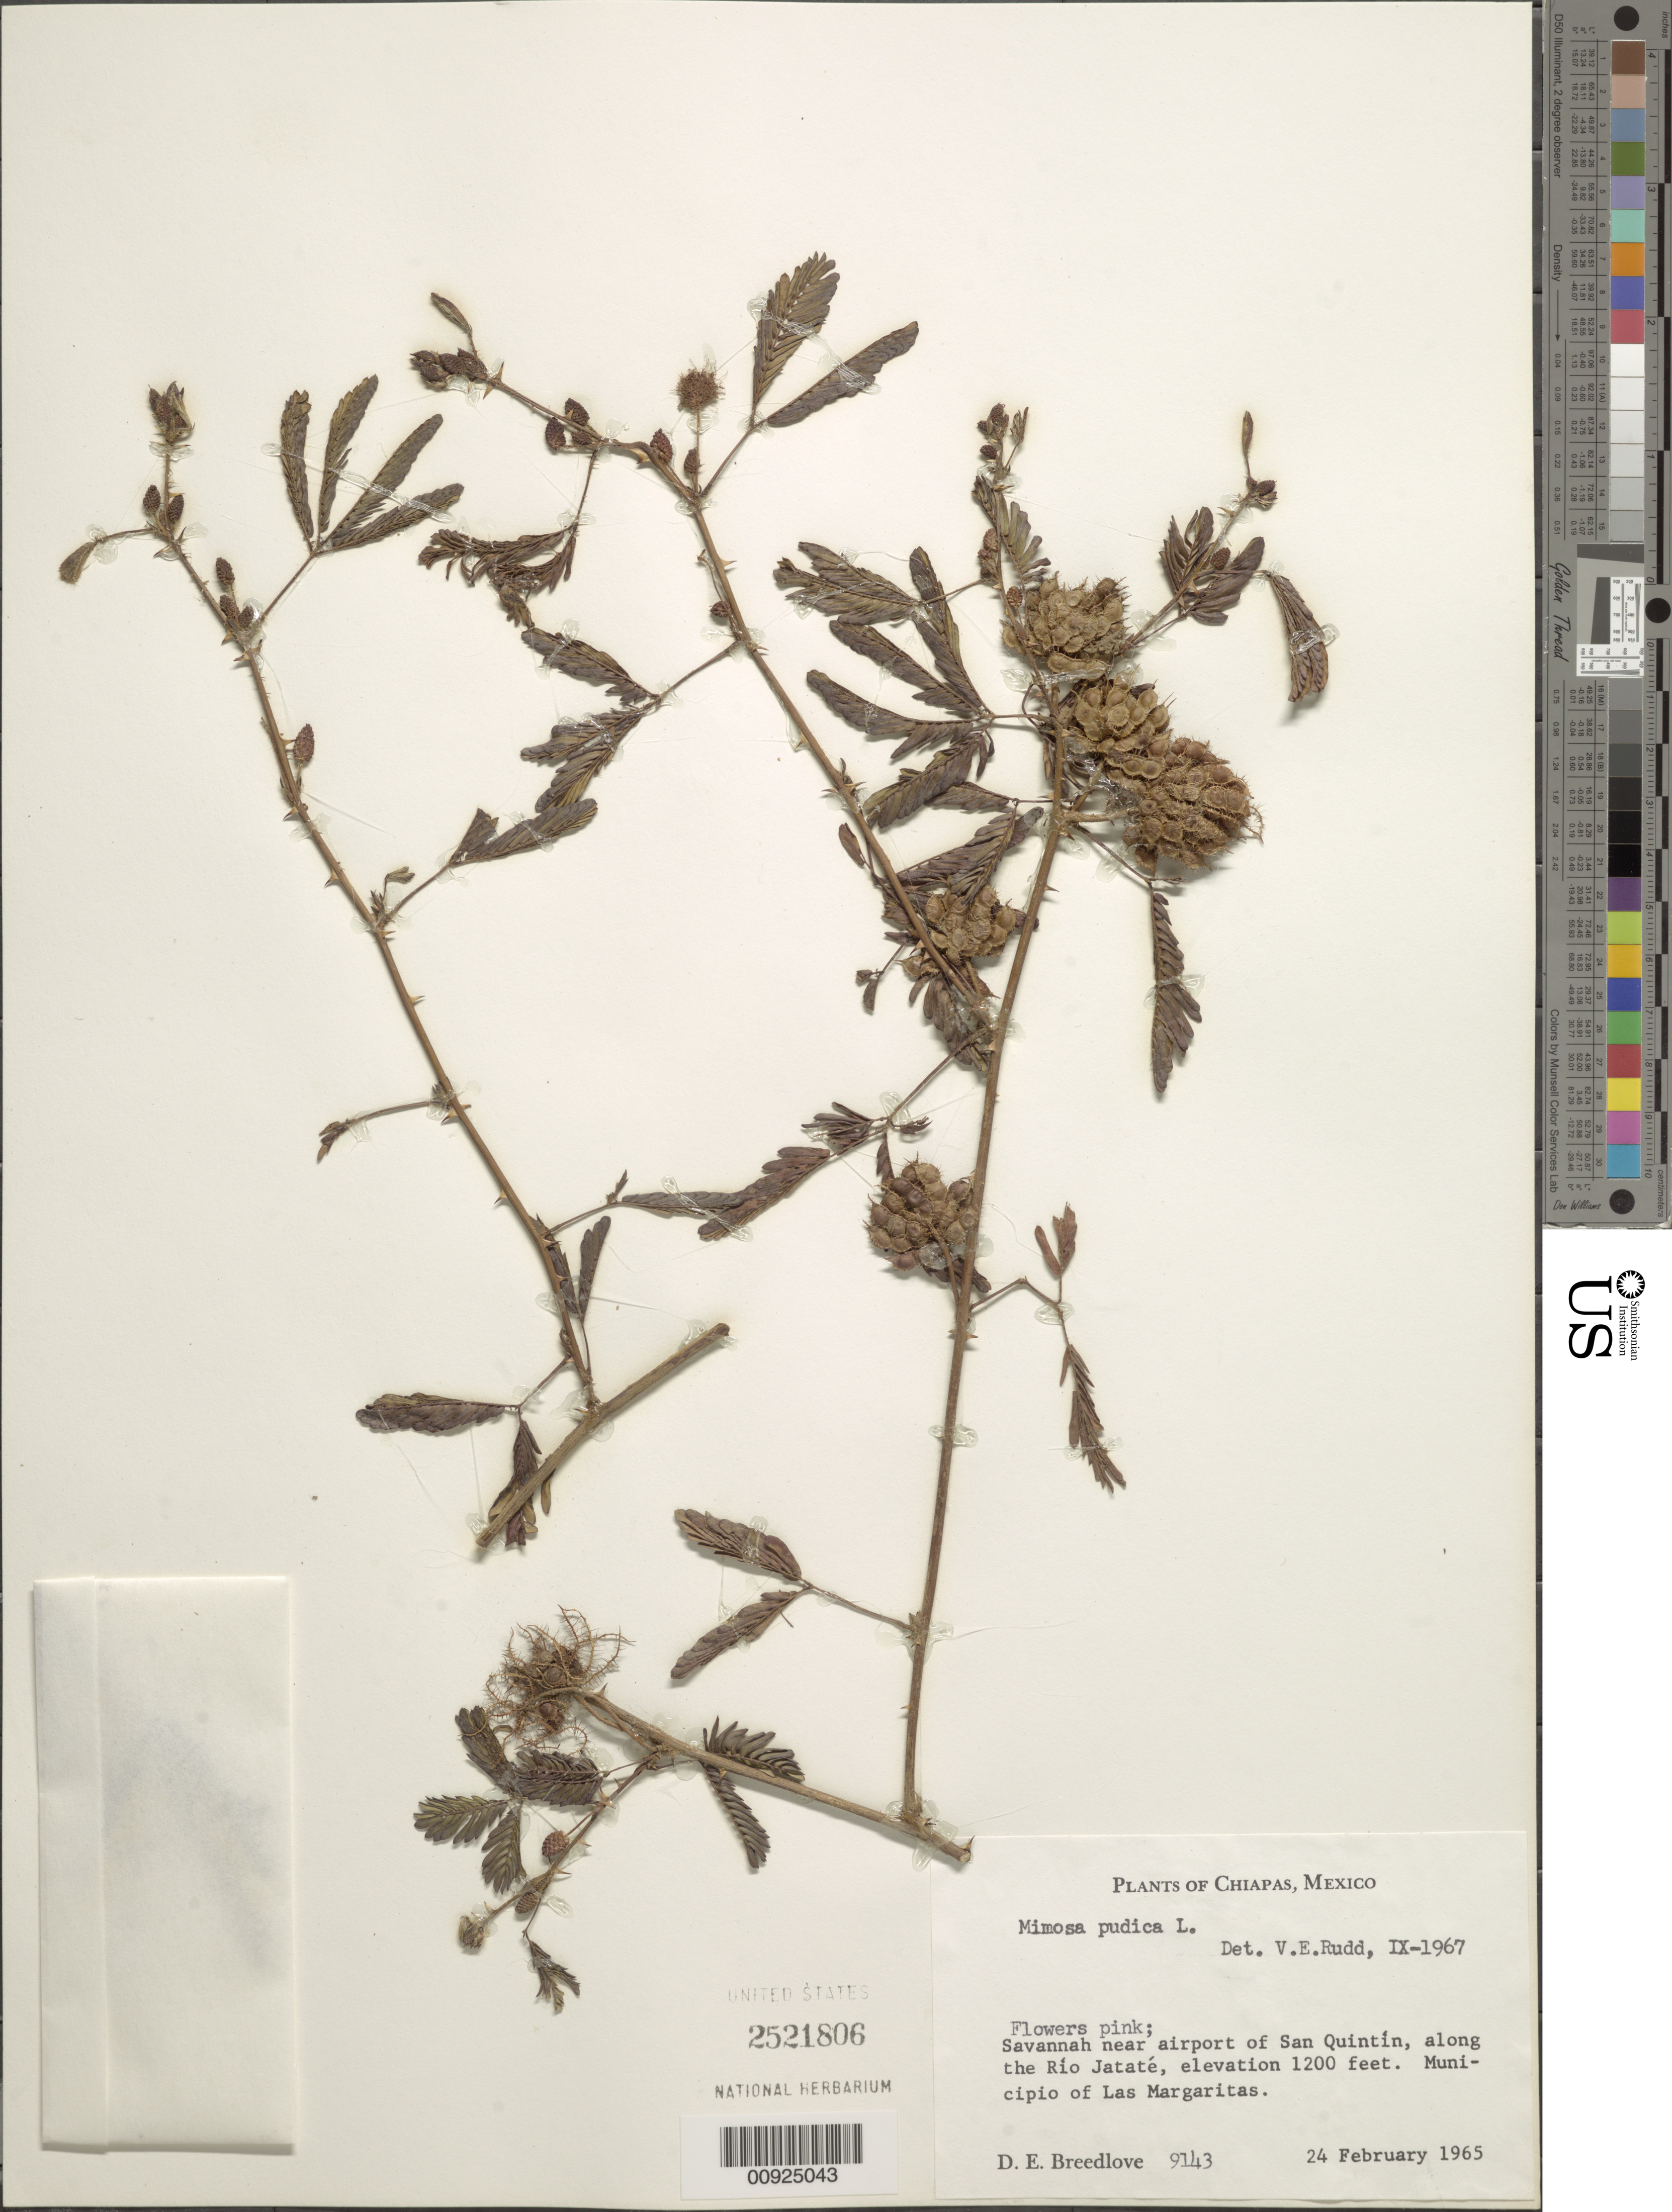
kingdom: Plantae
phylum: Tracheophyta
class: Magnoliopsida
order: Fabales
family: Fabaceae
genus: Mimosa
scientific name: Mimosa pudica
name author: L.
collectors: D. E. Breedlove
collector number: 9143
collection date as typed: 24 Feb 1965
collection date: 1965-02-24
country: Mexico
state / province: Chiapas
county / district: Margaritas, Las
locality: Near the airport of San Quintín, along the Río Jataté. Municipio of Las Margaritas, Chiapas.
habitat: Savannah.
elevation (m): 366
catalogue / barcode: US 2521806